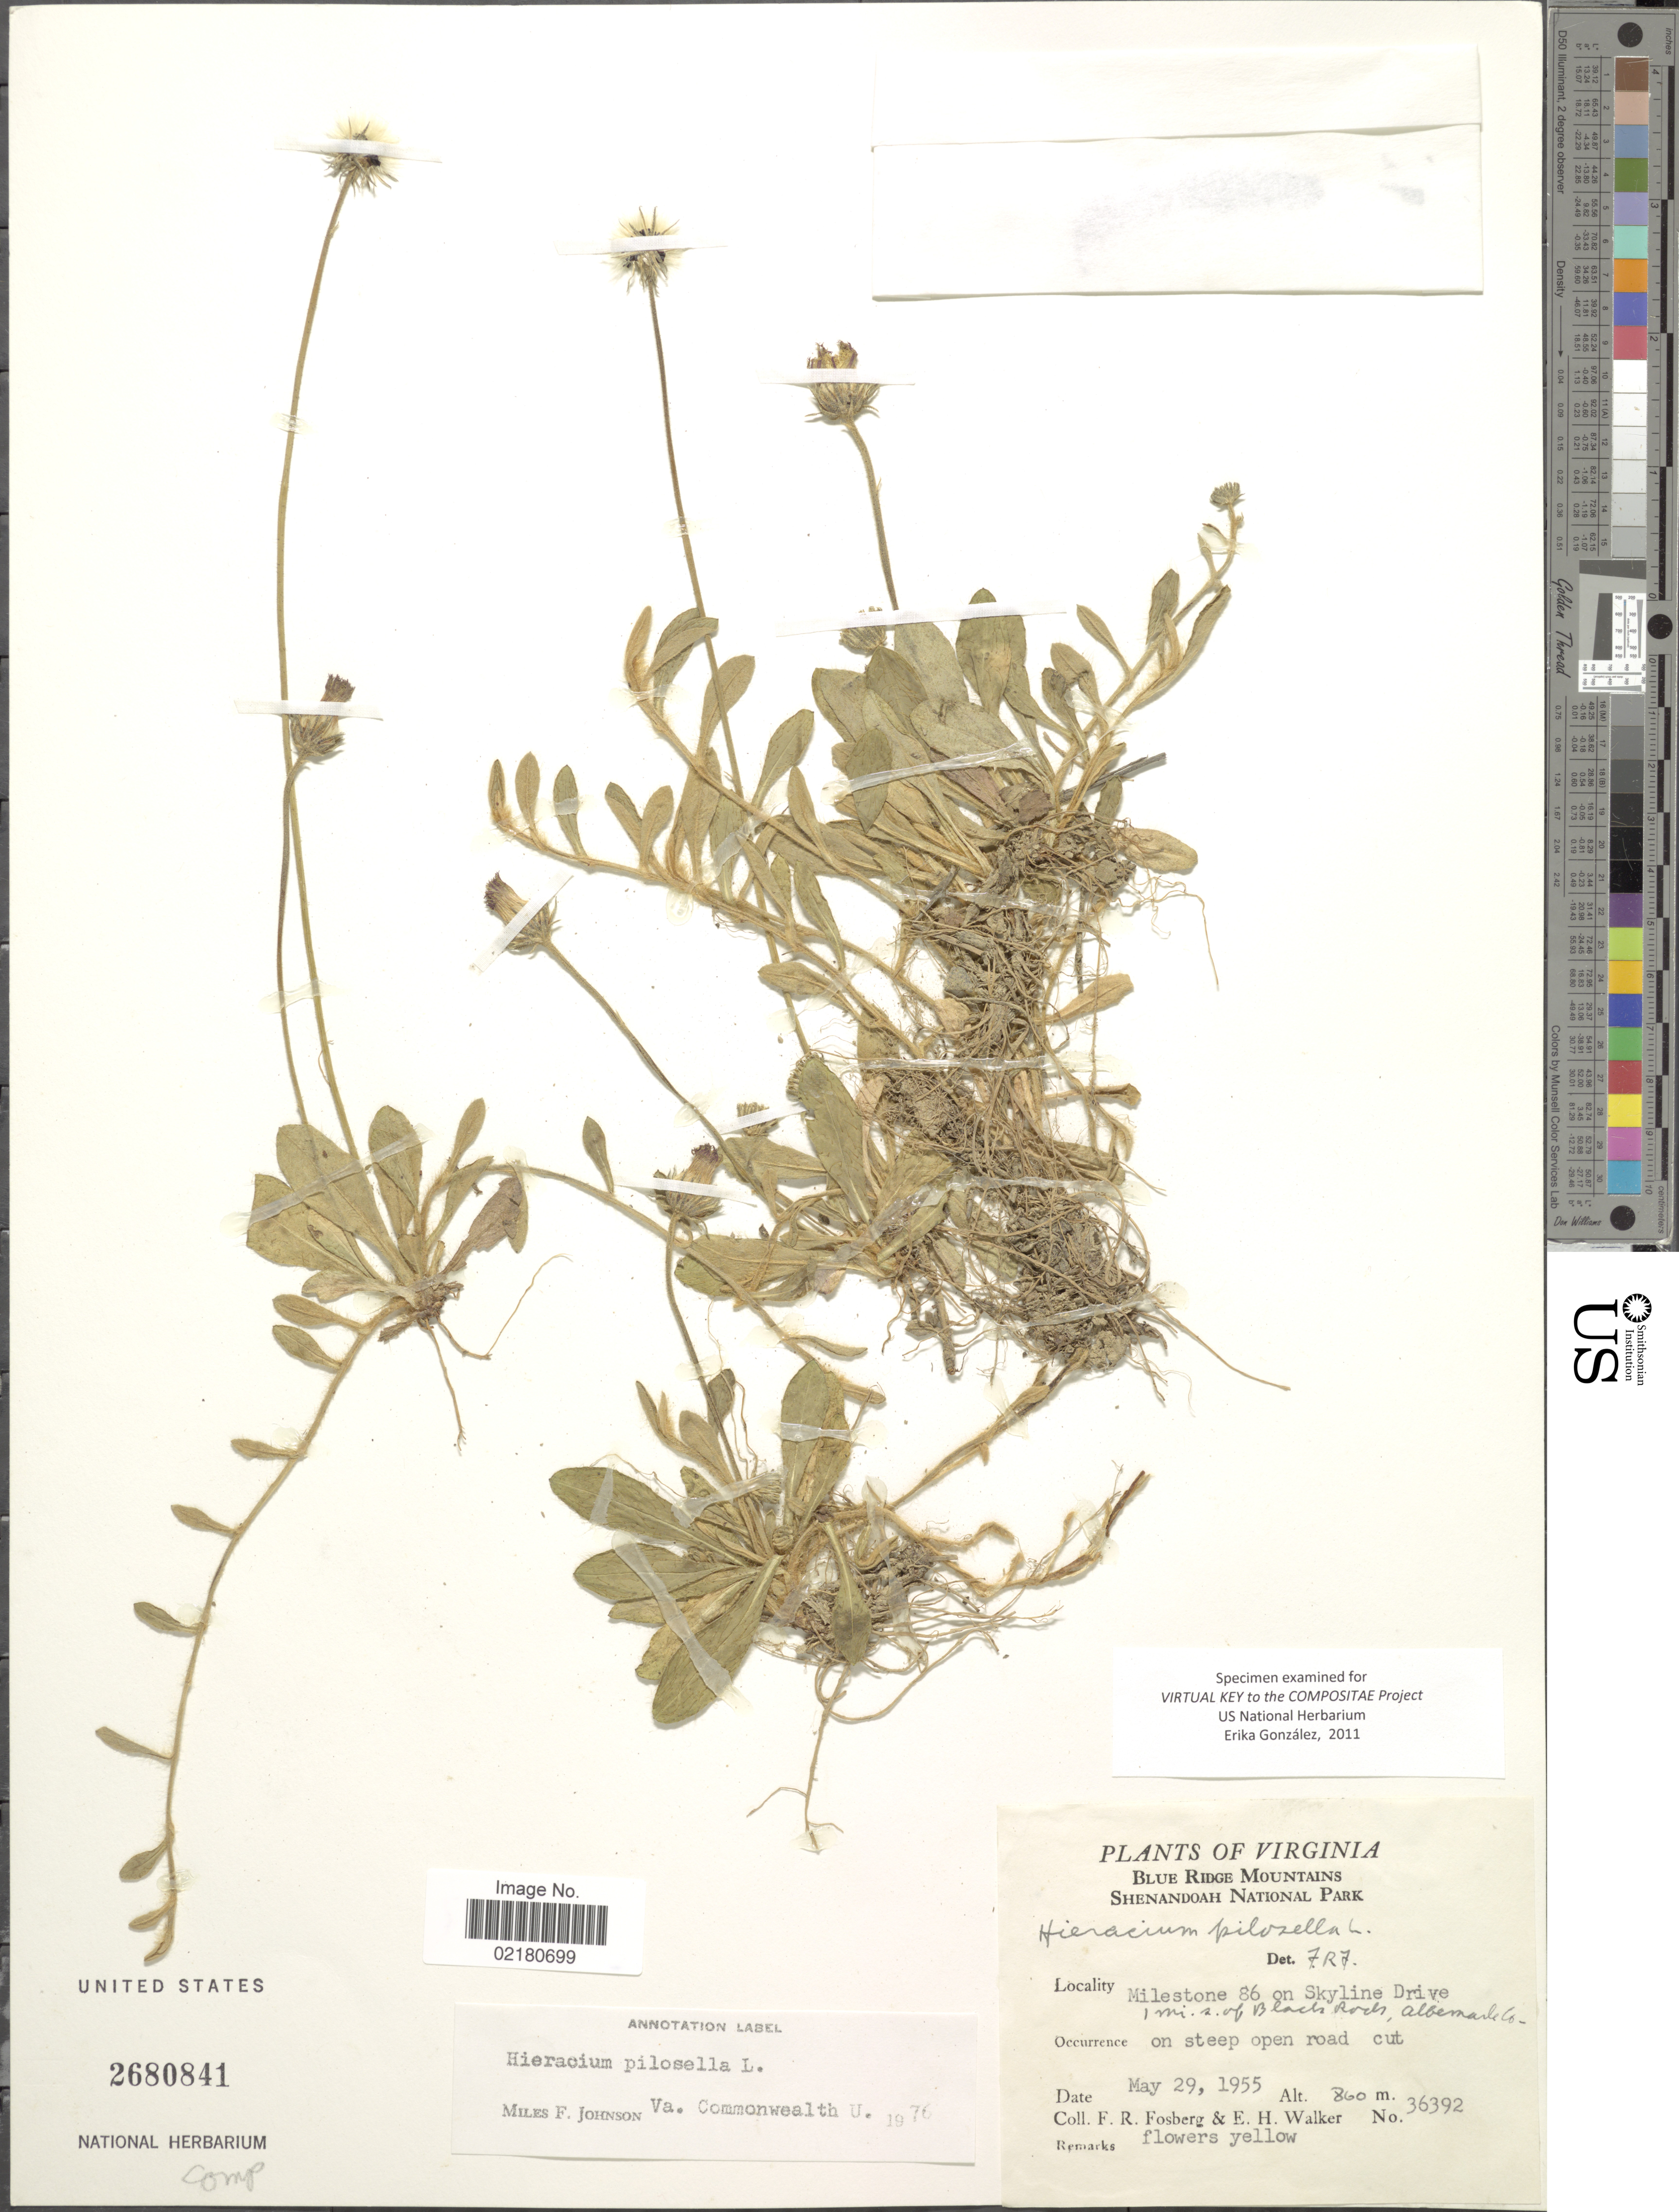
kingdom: Plantae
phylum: Tracheophyta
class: Magnoliopsida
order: Asterales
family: Asteraceae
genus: Pilosella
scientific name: Pilosella officinarum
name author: Vaill.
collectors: F. R. Fosberg & E. H. Walker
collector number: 36392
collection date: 1955-05-29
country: United States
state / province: Virginia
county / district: Albemarle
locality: Milestone 86 on Skyline Drive, 1 mi. s. of Black Rock, Albemarle Co., Shenandoah National Park, Blue Ridge Mountains.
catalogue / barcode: US 2680841